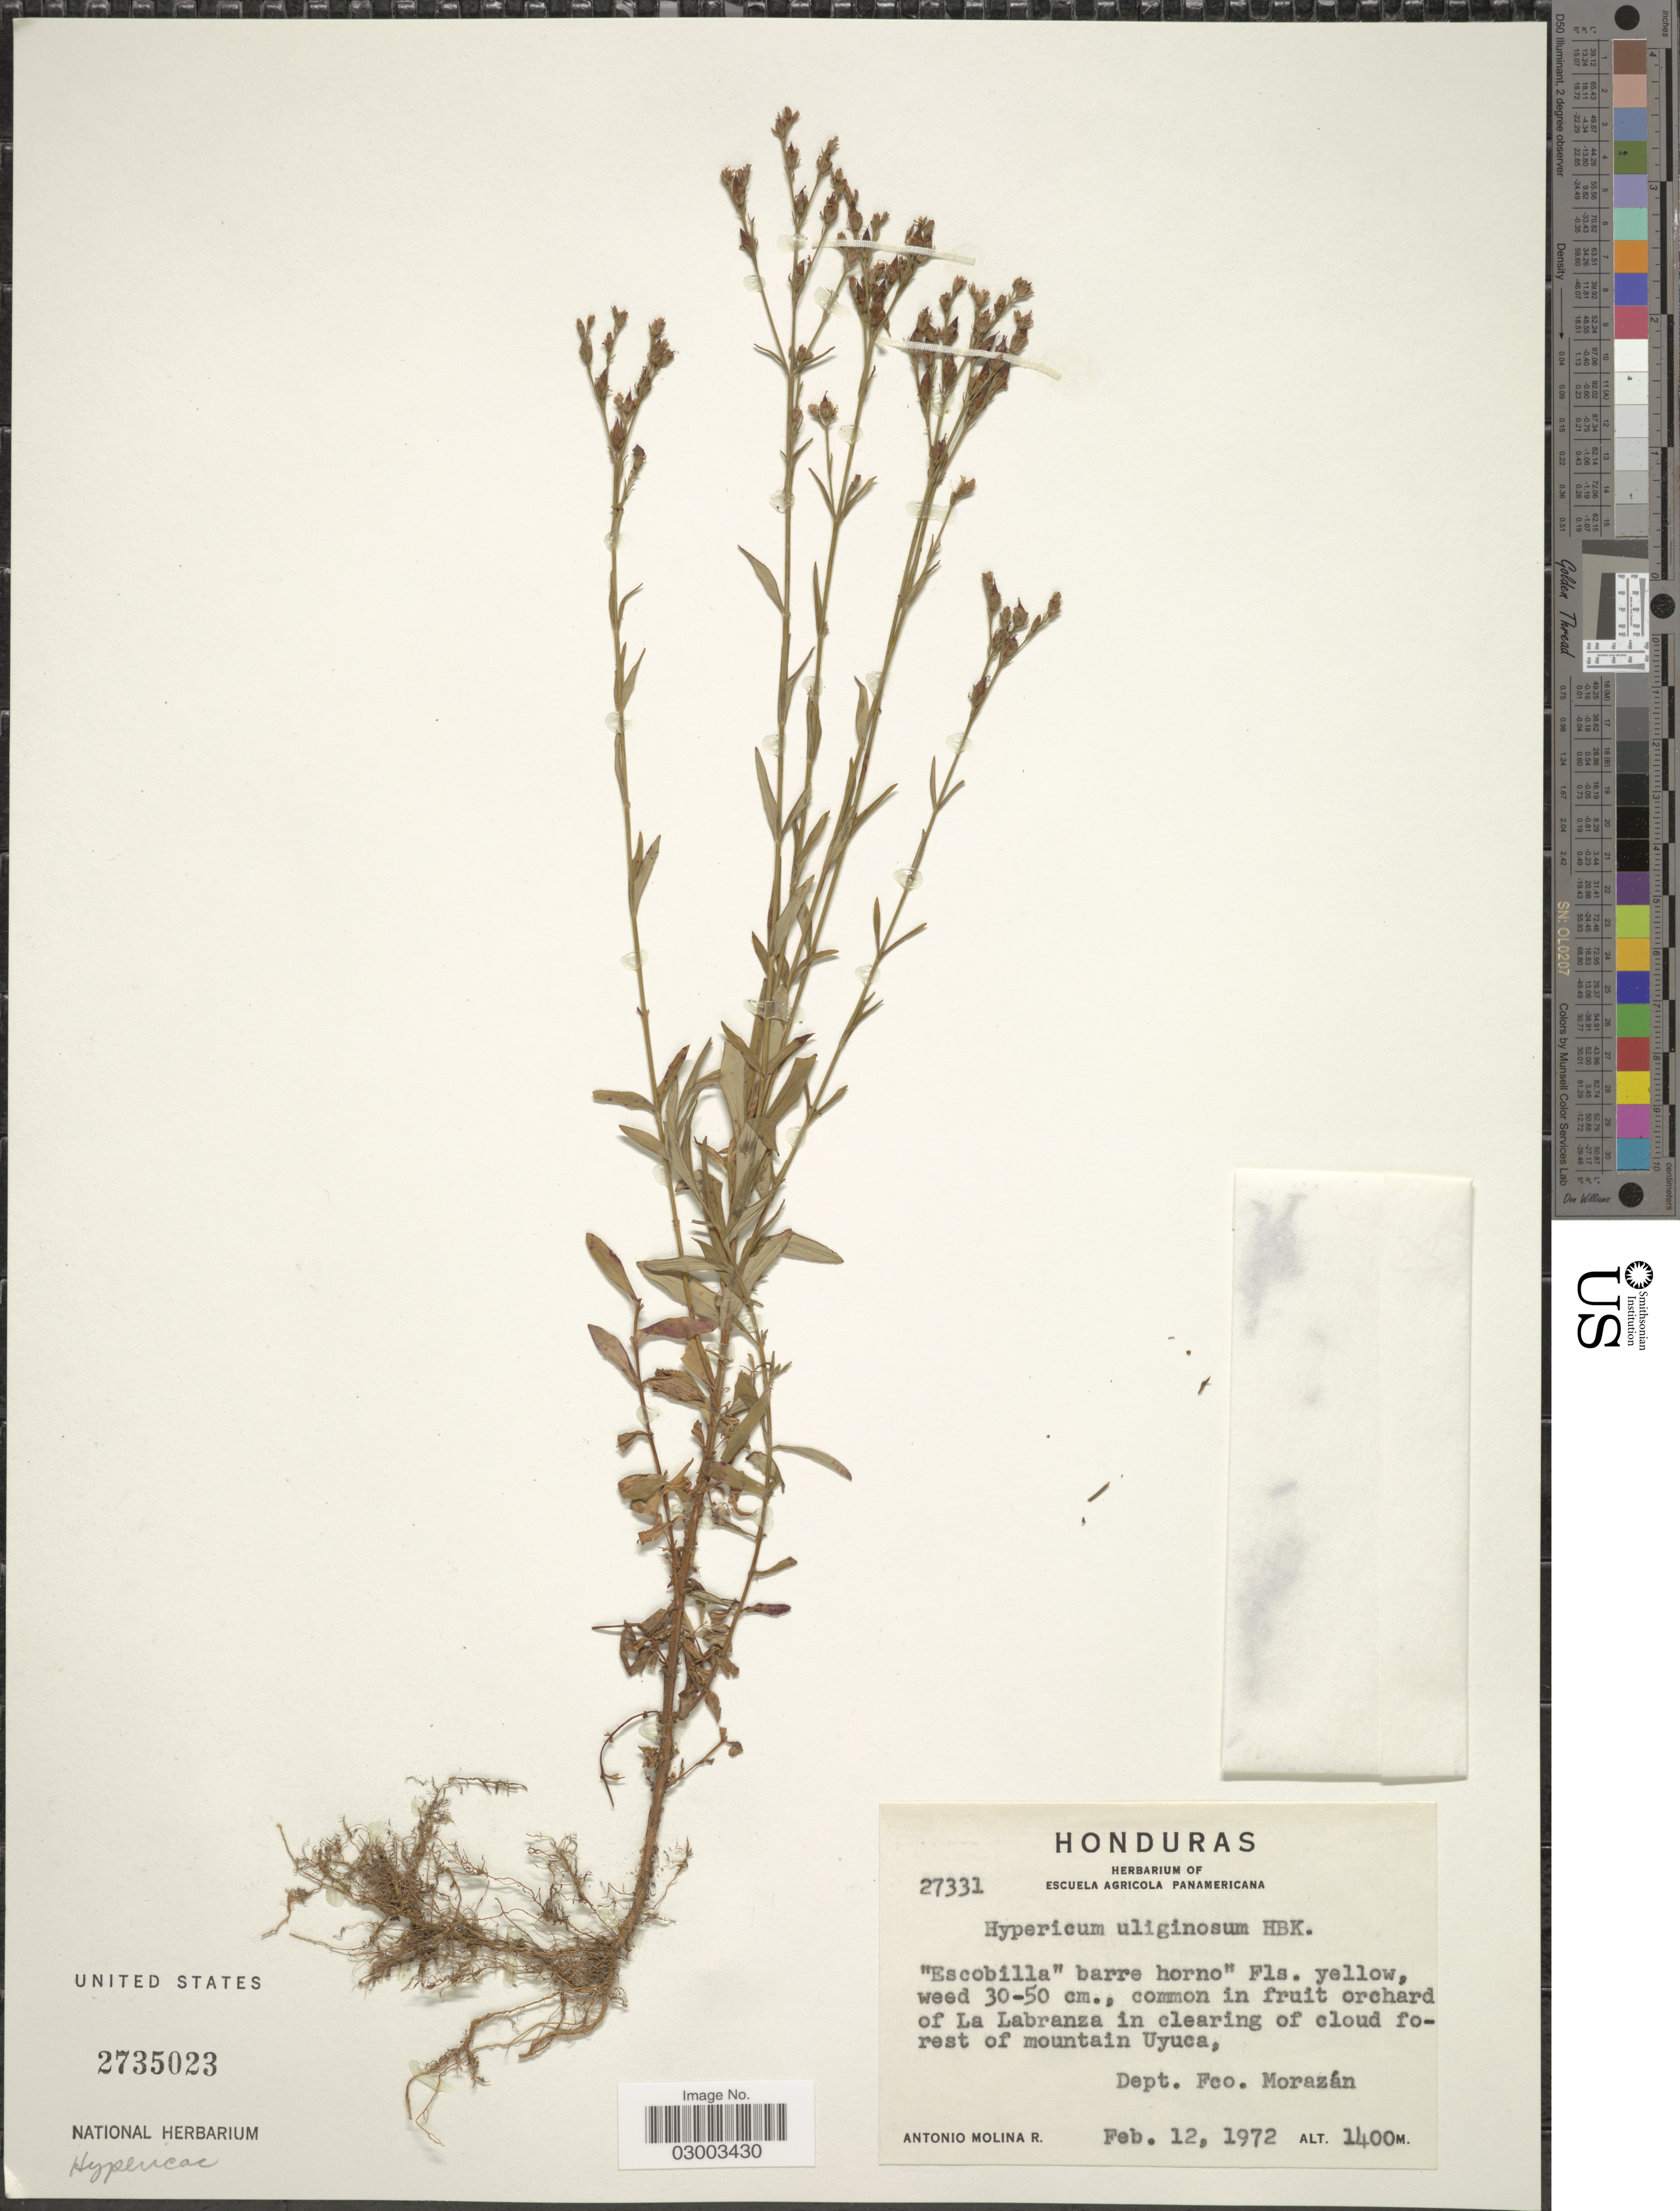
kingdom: Plantae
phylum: Tracheophyta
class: Magnoliopsida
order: Malpighiales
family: Hypericaceae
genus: Hypericum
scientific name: Hypericum silenoides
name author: Juss.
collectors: A. Molina R.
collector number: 27331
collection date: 1972-02-12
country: Honduras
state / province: Fco. Morazán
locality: Common in fruit orchard of La Labranza in clearing of cloud forest of mountain Uyuca, Dept. Fco. Morazán.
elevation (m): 1400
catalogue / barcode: US 2735023